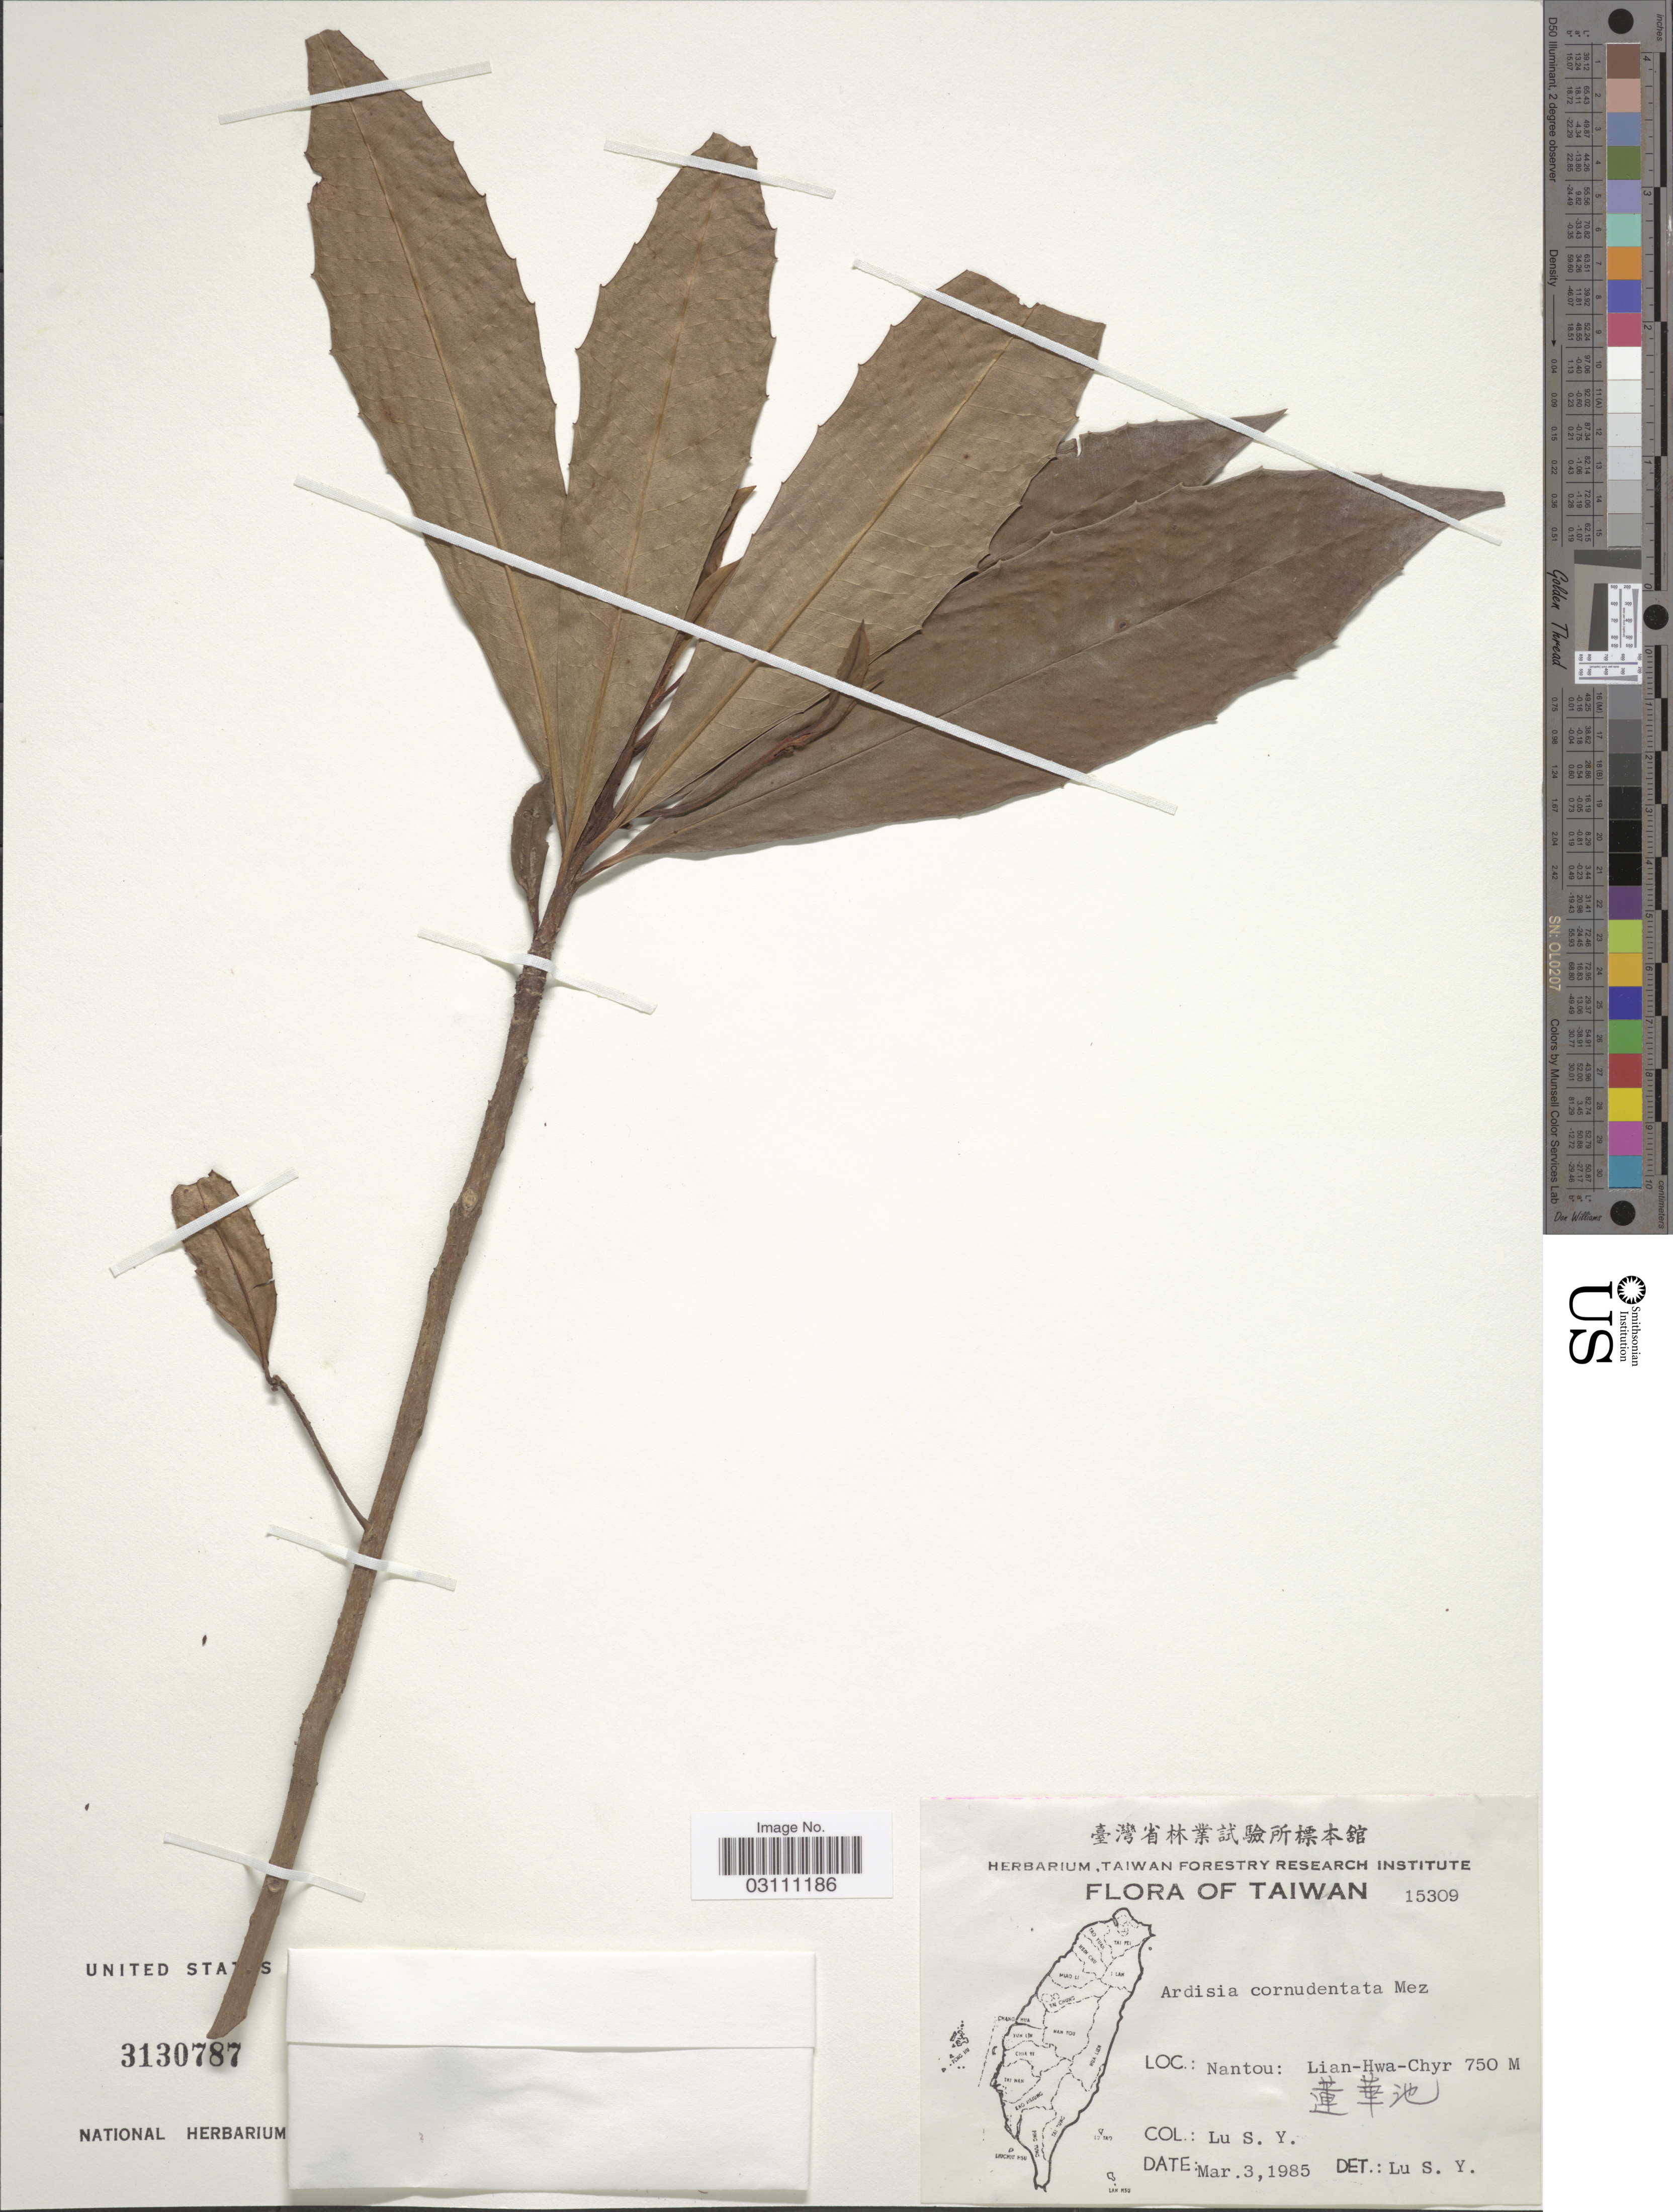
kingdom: Plantae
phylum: Tracheophyta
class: Magnoliopsida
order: Ericales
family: Primulaceae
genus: Ardisia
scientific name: Ardisia cornudentata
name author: Mez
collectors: S. Y. Lu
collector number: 15309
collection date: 1985-03-03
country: Taiwan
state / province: Nantou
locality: Lian-Hwa-Chyr.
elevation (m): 750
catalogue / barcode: US 3130787